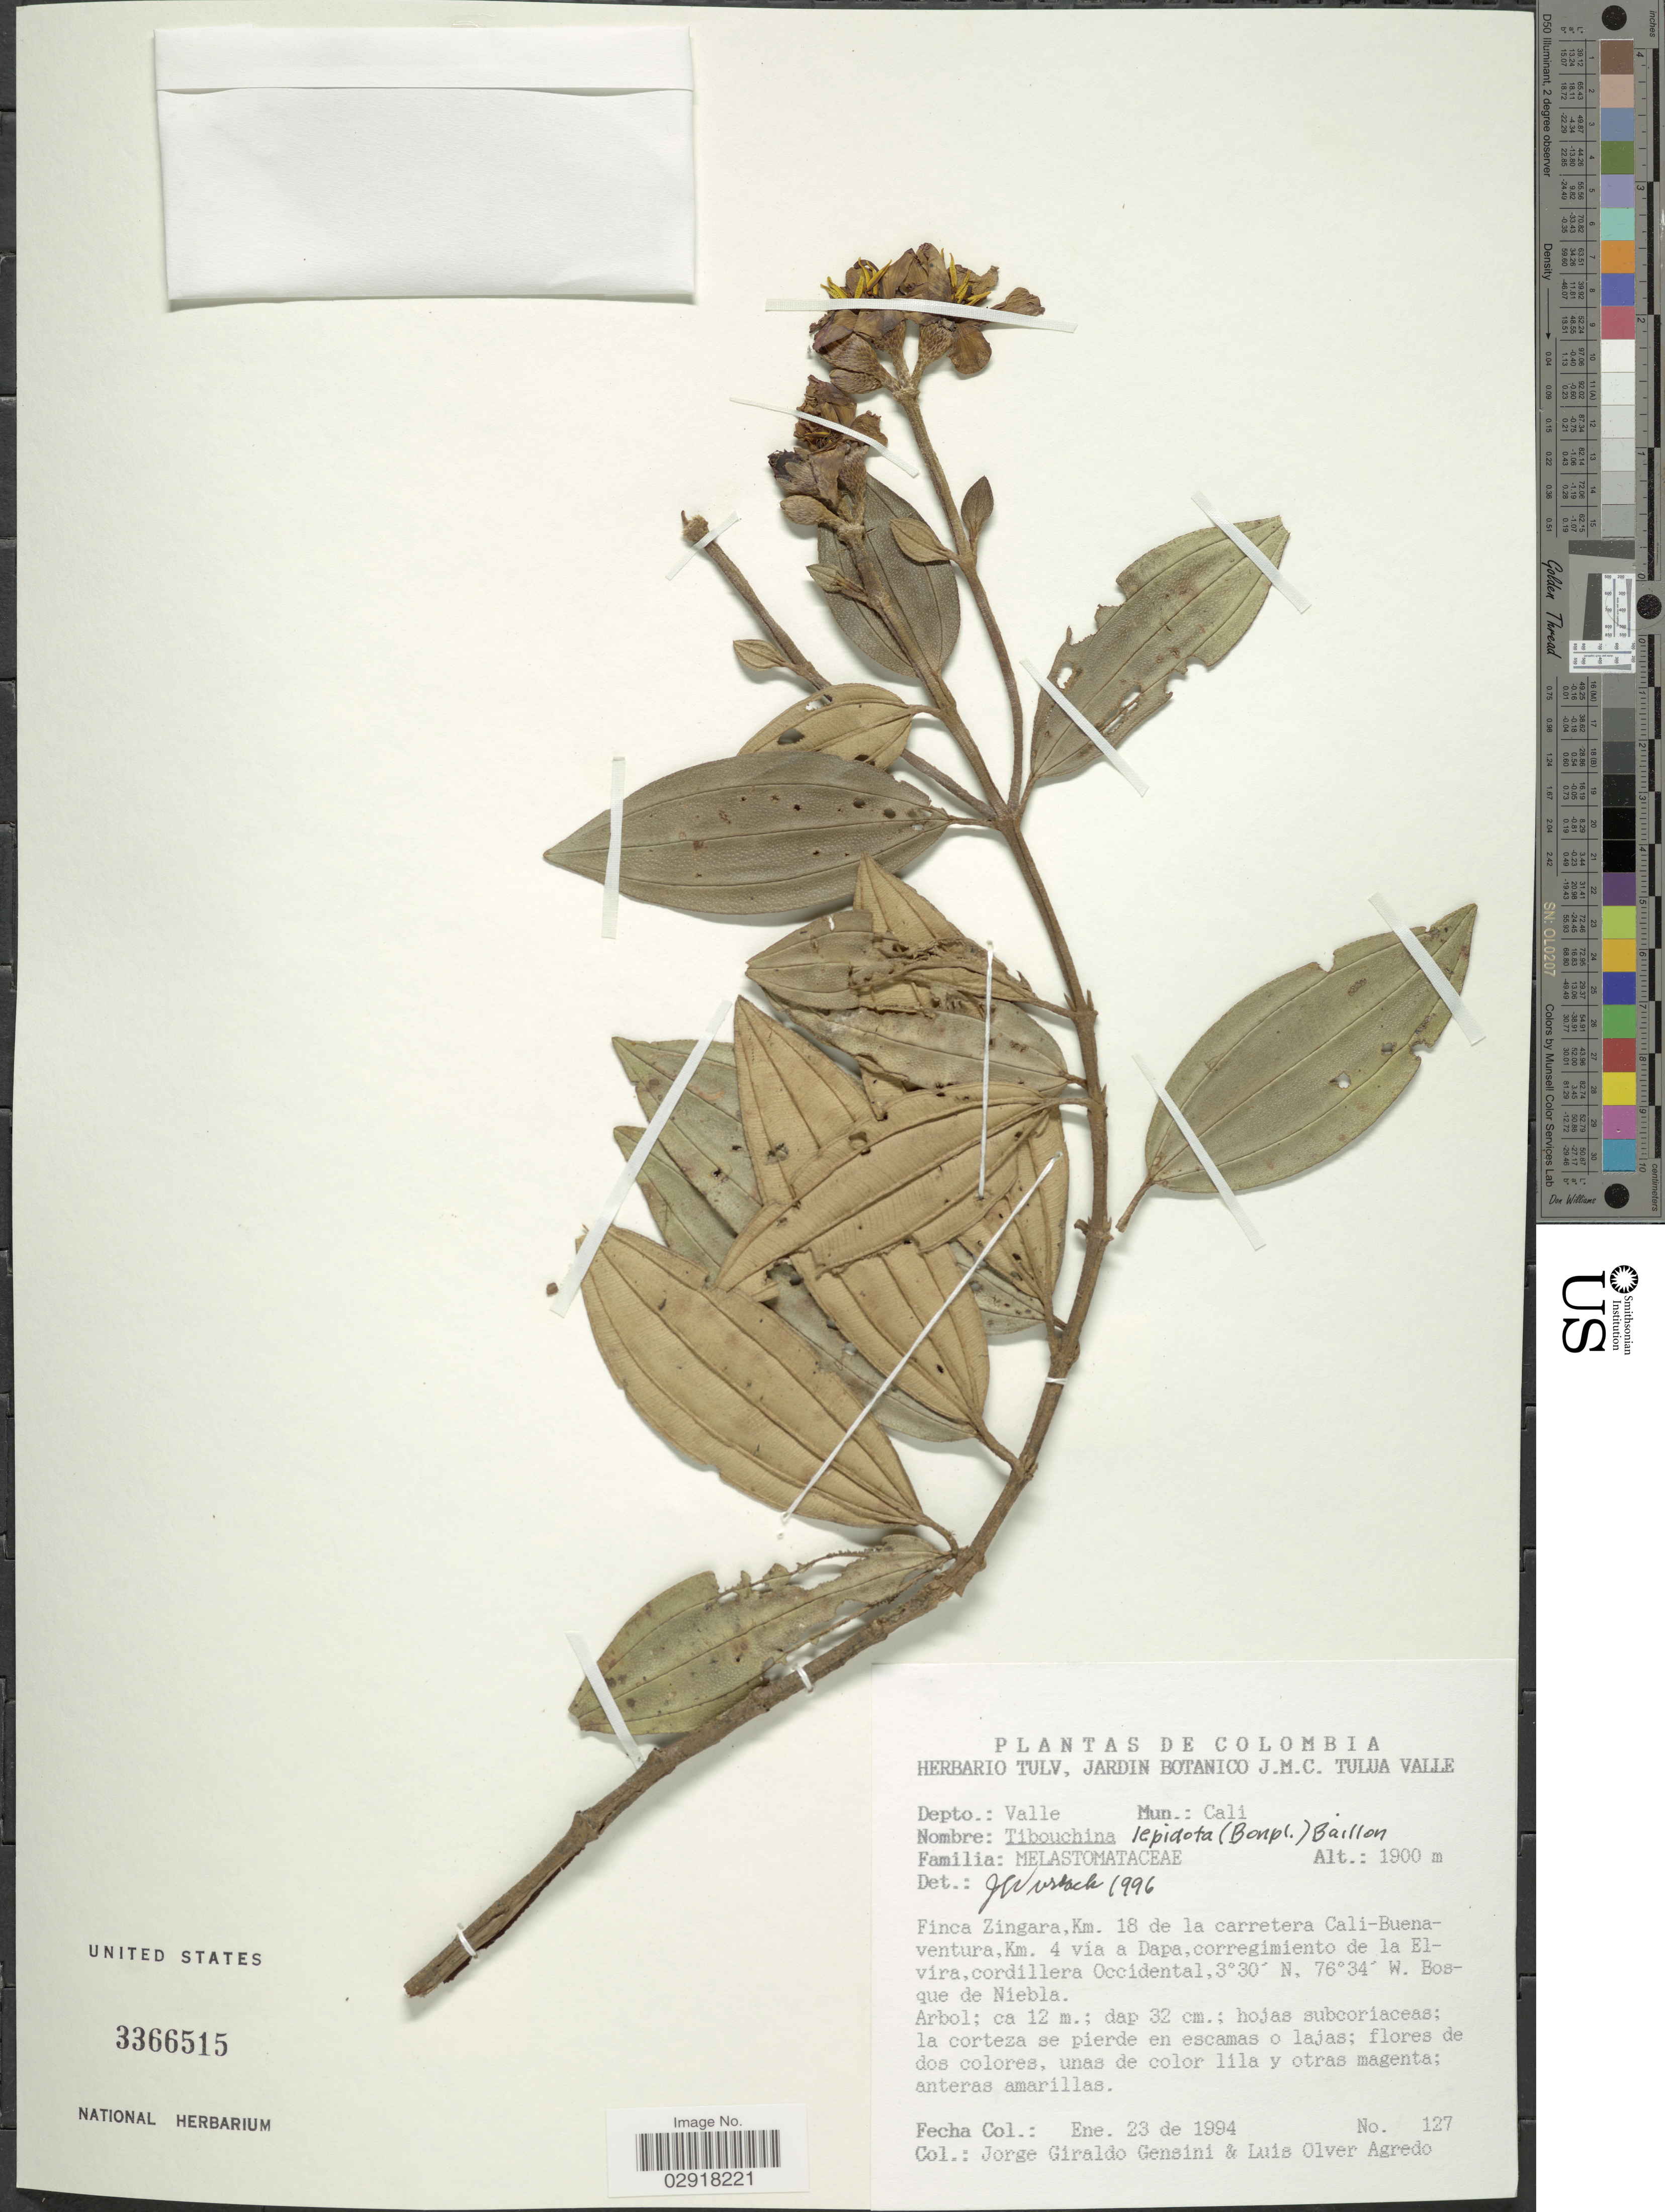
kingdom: Plantae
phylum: Tracheophyta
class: Magnoliopsida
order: Myrtales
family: Melastomataceae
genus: Andesanthus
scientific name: Andesanthus lepidotus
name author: (Humb. & Bonpl.) P.J.F. Guim. & Michelang.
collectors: J. Giraldo-Gensini & L. O. Agredo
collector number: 127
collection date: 1994-01-23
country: Colombia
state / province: Valle del Cauca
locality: Depto.: Valle. Mun.: Cali. Finca Zingara, Km. 18 de la carretera Cali-Buenaventura, Km. 4 vía a Dapa, corregimiento de la Elvira, cordillera Occidental.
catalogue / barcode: US 3366515